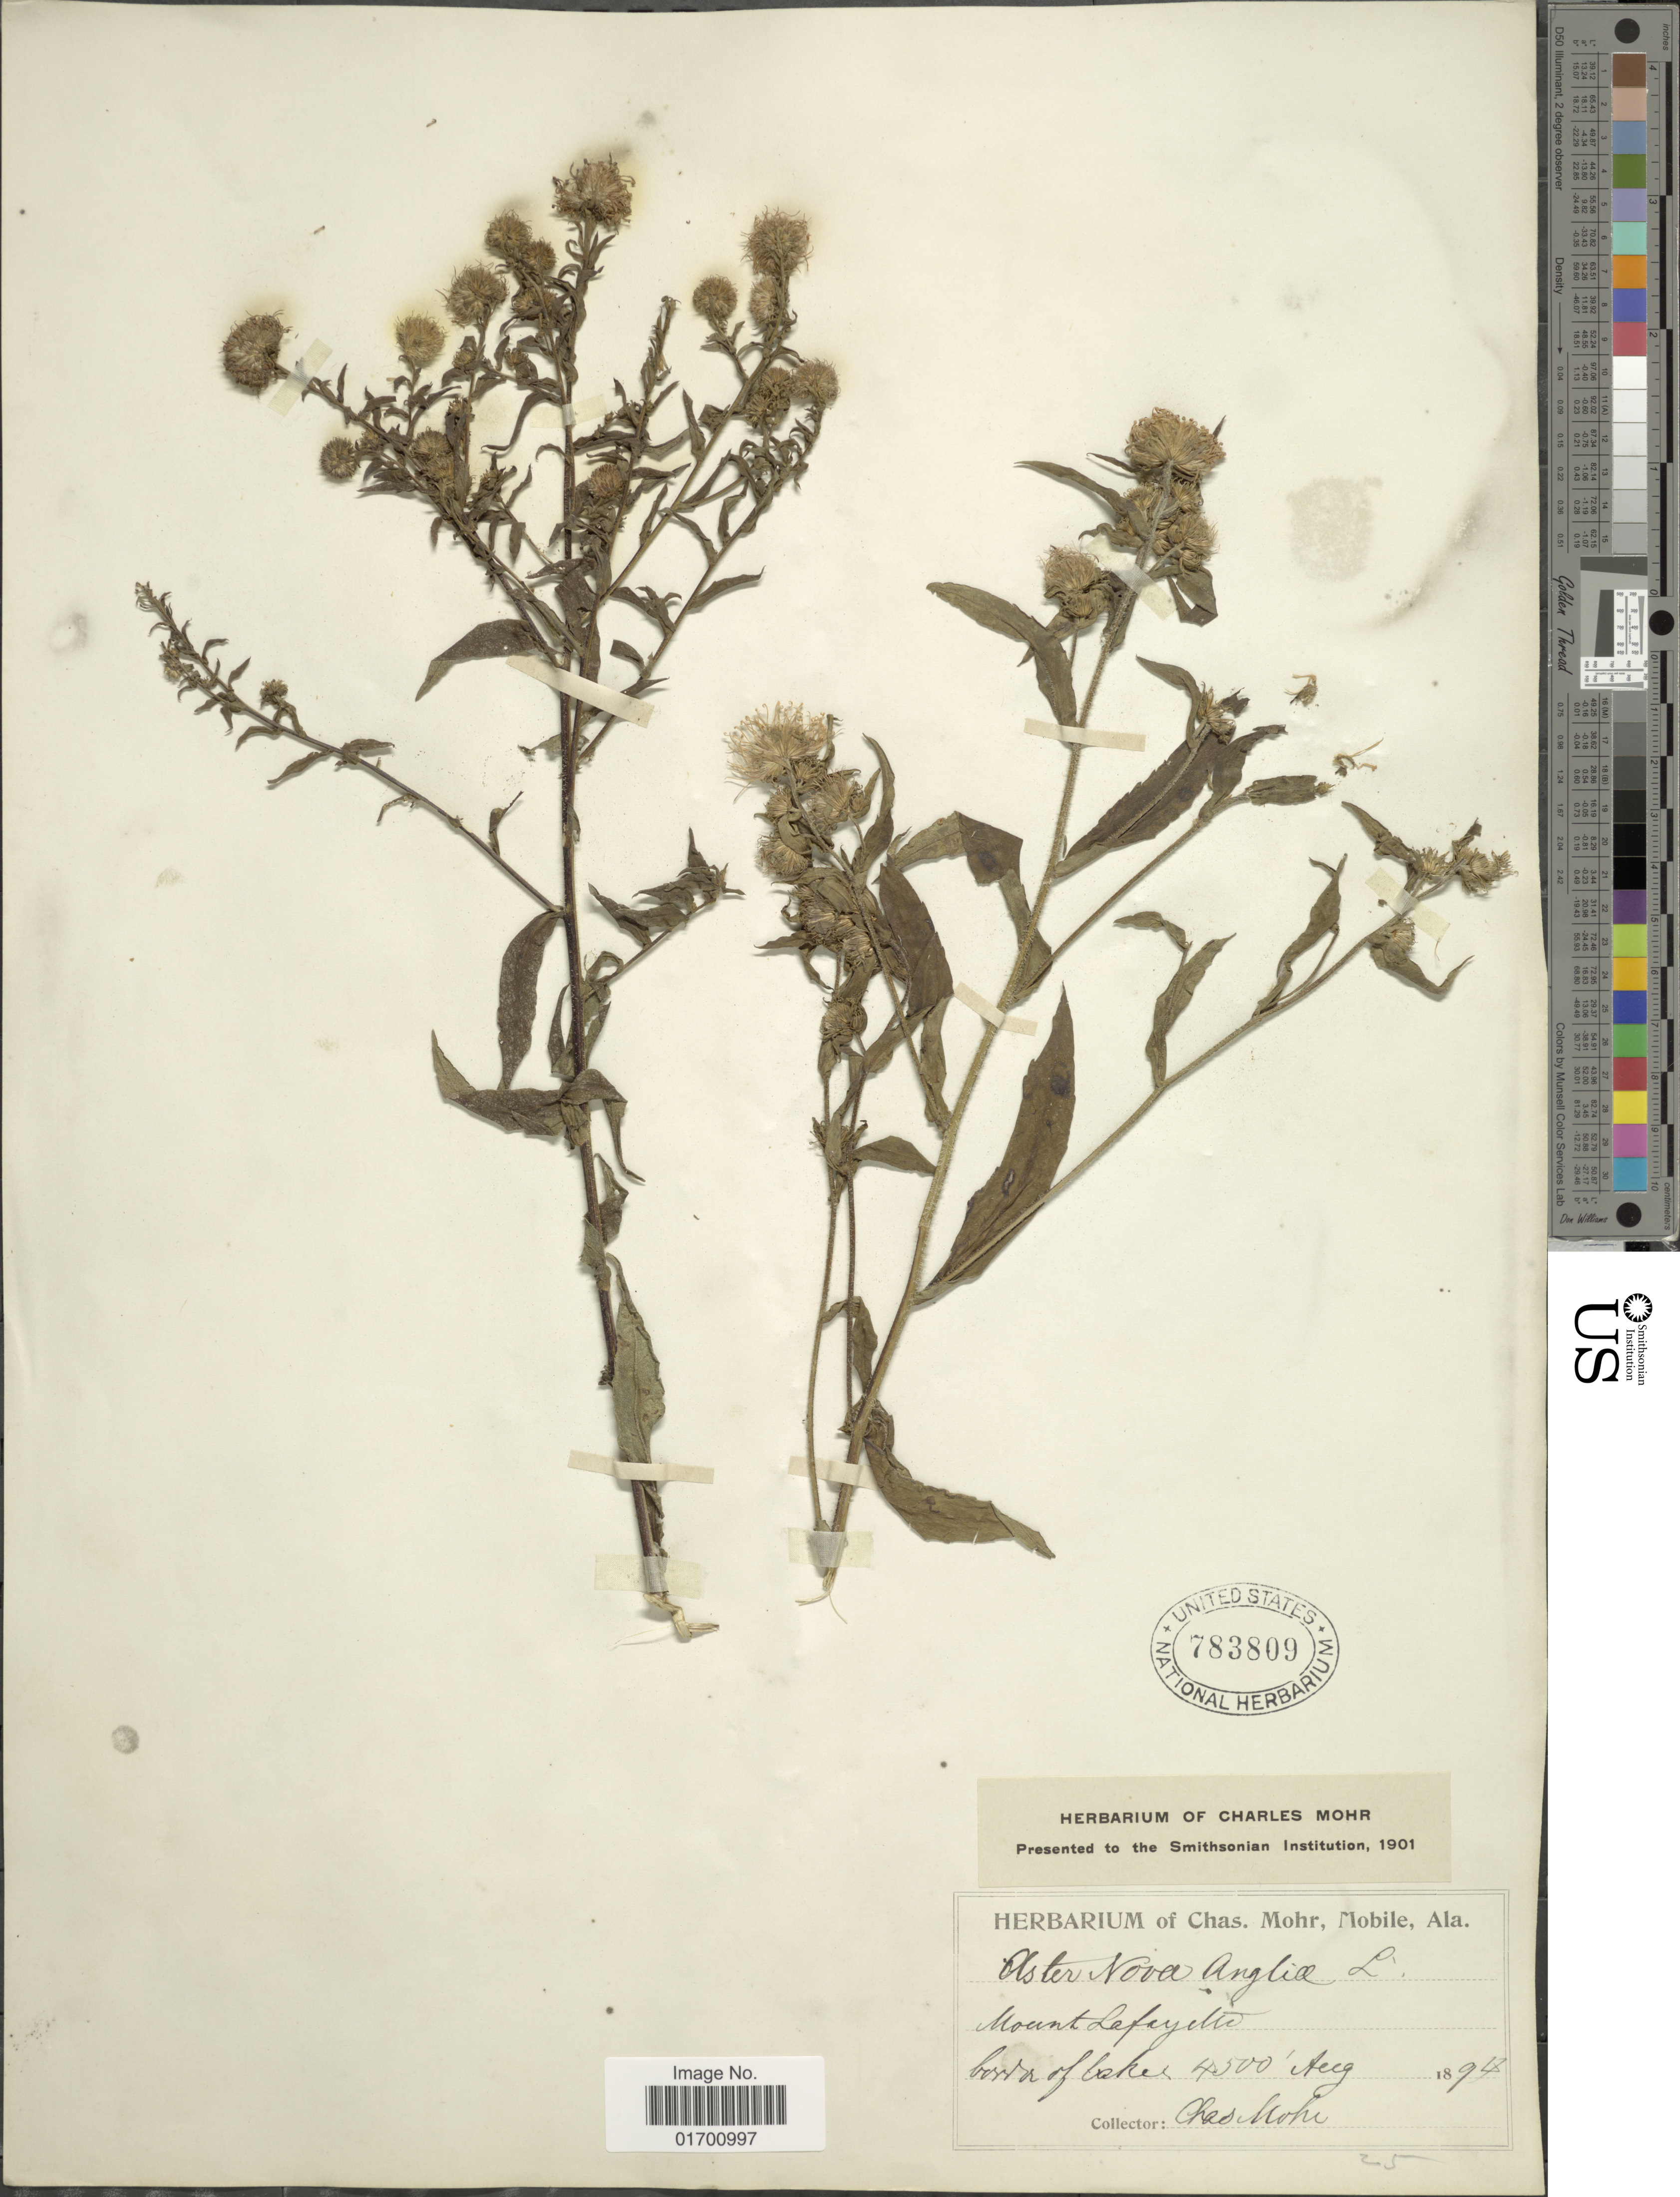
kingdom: Plantae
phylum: Tracheophyta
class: Magnoliopsida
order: Asterales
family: Asteraceae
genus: Symphyotrichum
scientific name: Symphyotrichum novae-angliae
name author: (L.) G.L. Nesom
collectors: Mohr, C. T. (herbarium)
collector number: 25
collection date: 1894-08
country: United States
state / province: New Hampshire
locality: Mount Lafayette. Border of lakes.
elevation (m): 1372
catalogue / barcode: US 783809